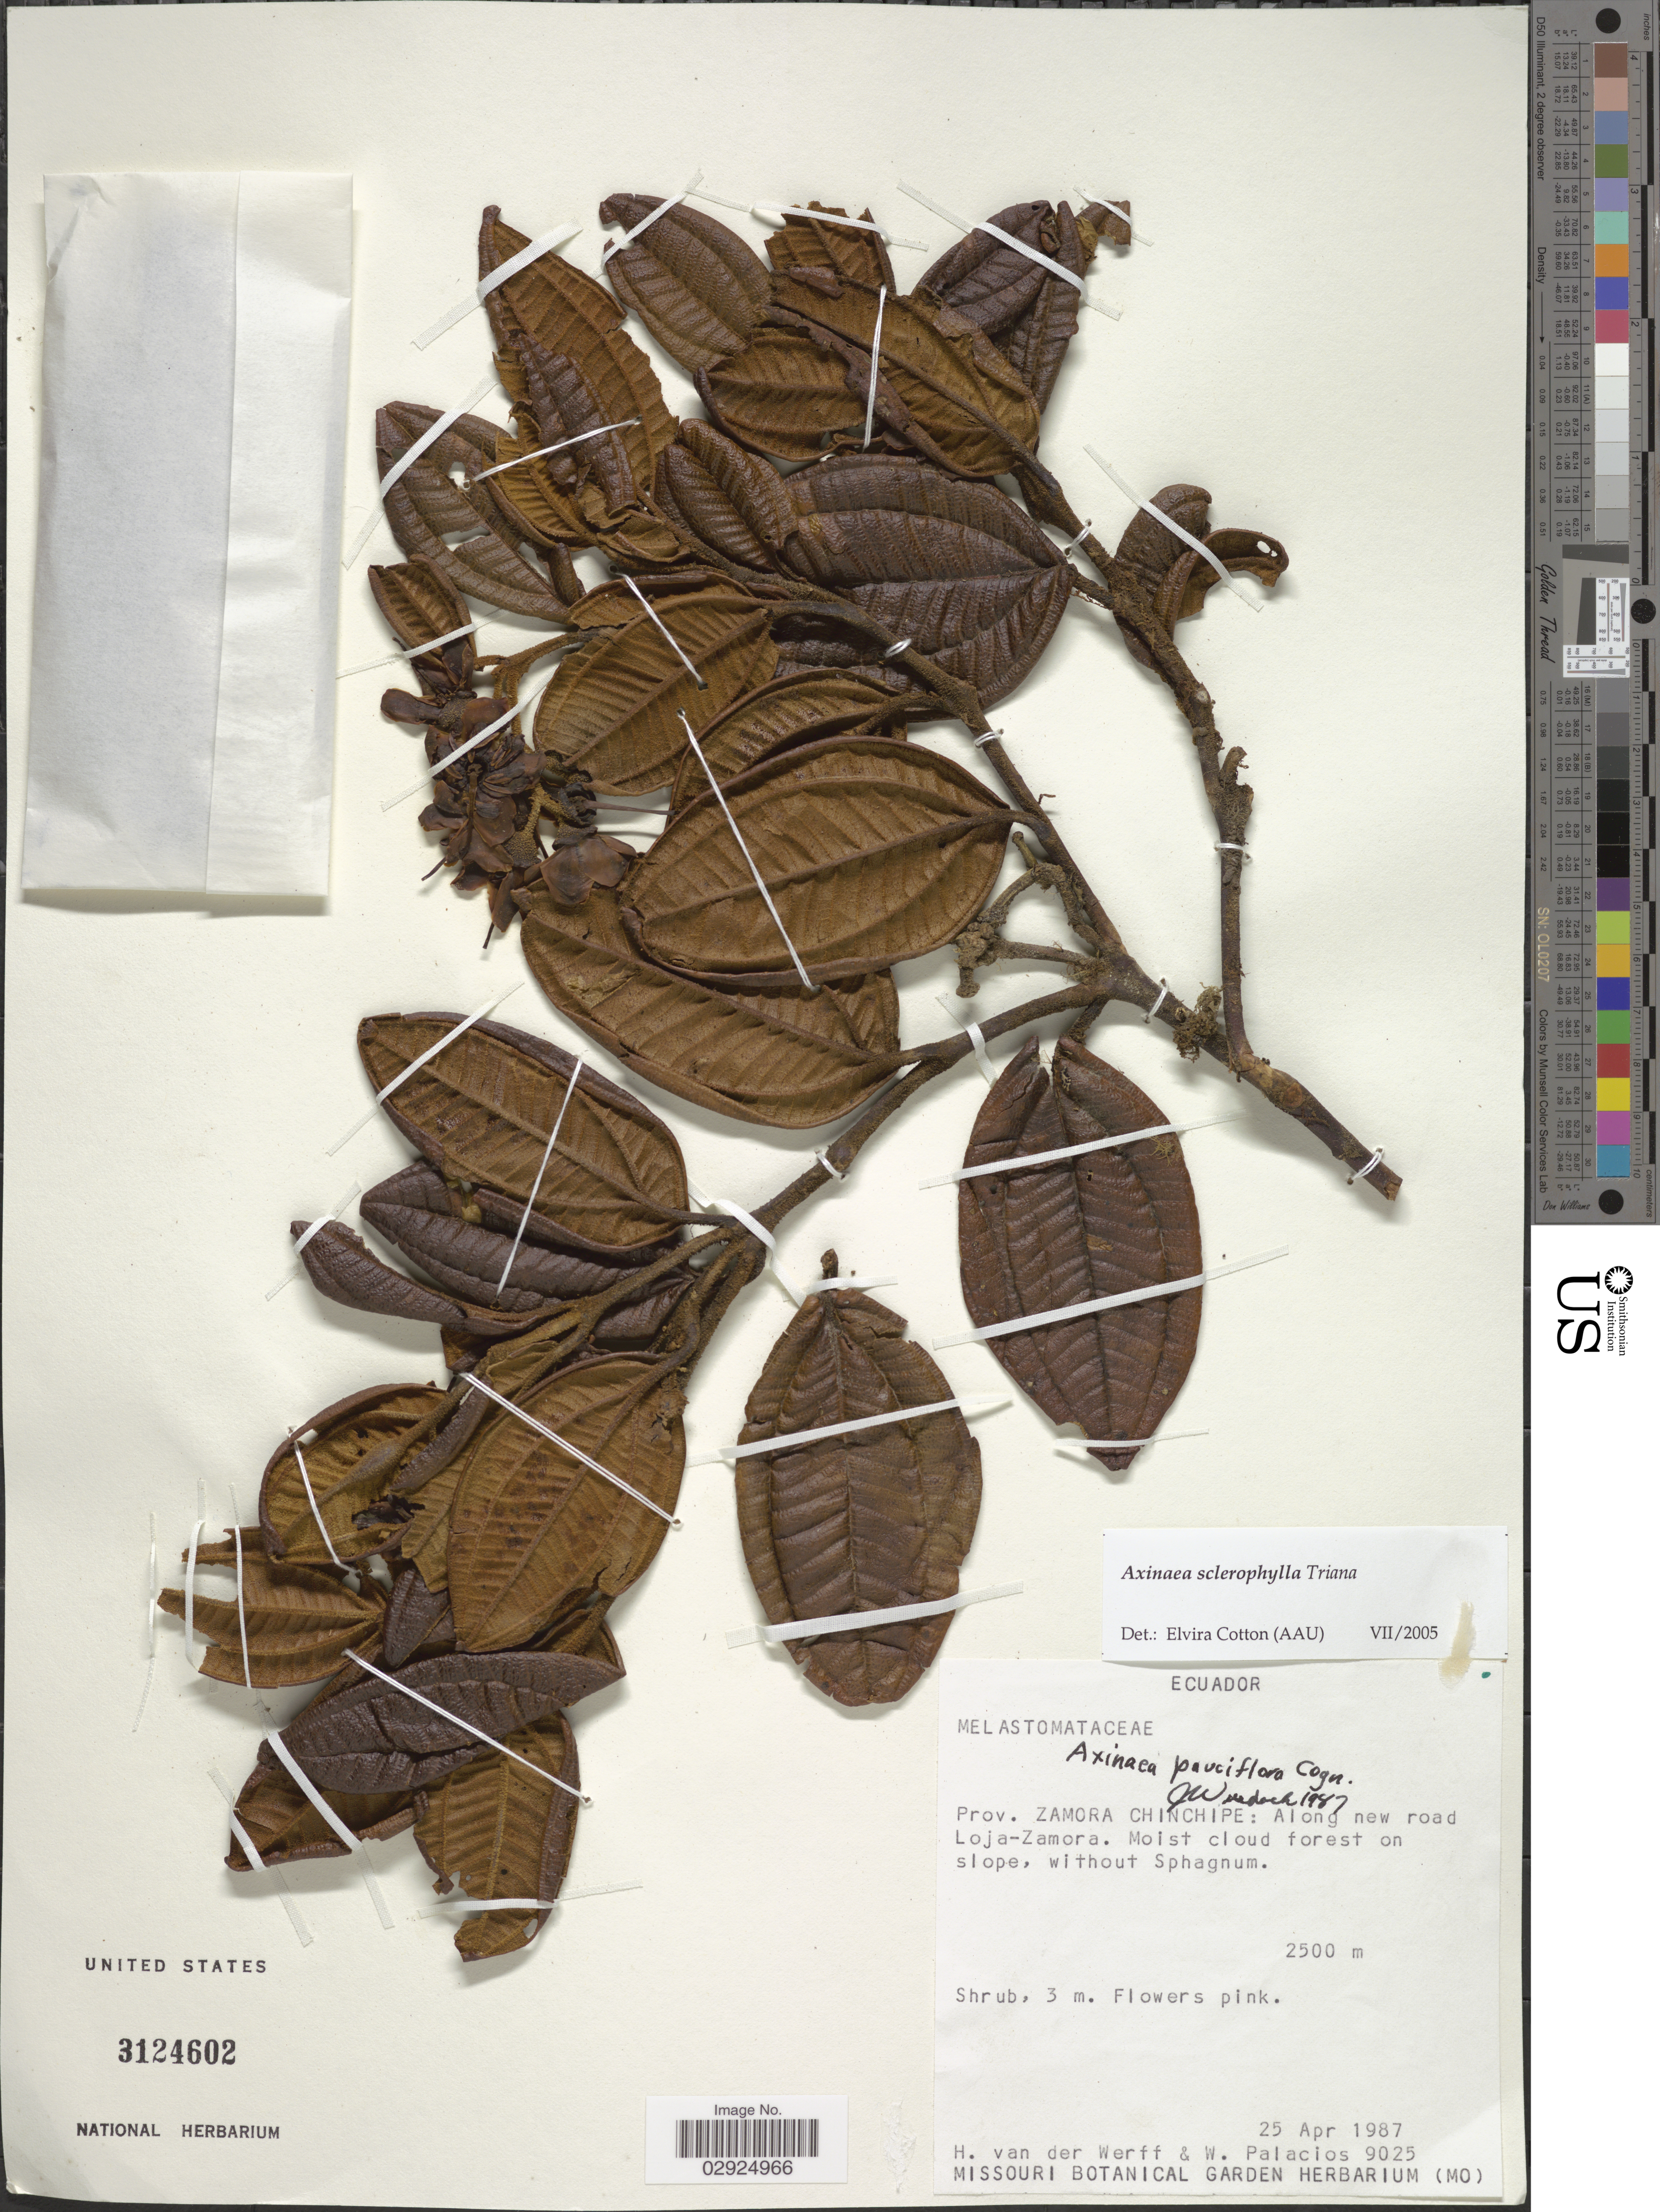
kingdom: Plantae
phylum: Tracheophyta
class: Magnoliopsida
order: Myrtales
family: Melastomataceae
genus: Axinaea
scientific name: Axinaea sclerophylla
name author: Triana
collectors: H. van der Werff & W. Palacios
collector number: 9025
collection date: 1987-04-25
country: Ecuador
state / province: Zamora-Chinchipe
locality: Along new road Loja-Zamora.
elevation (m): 2500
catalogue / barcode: US 3124602